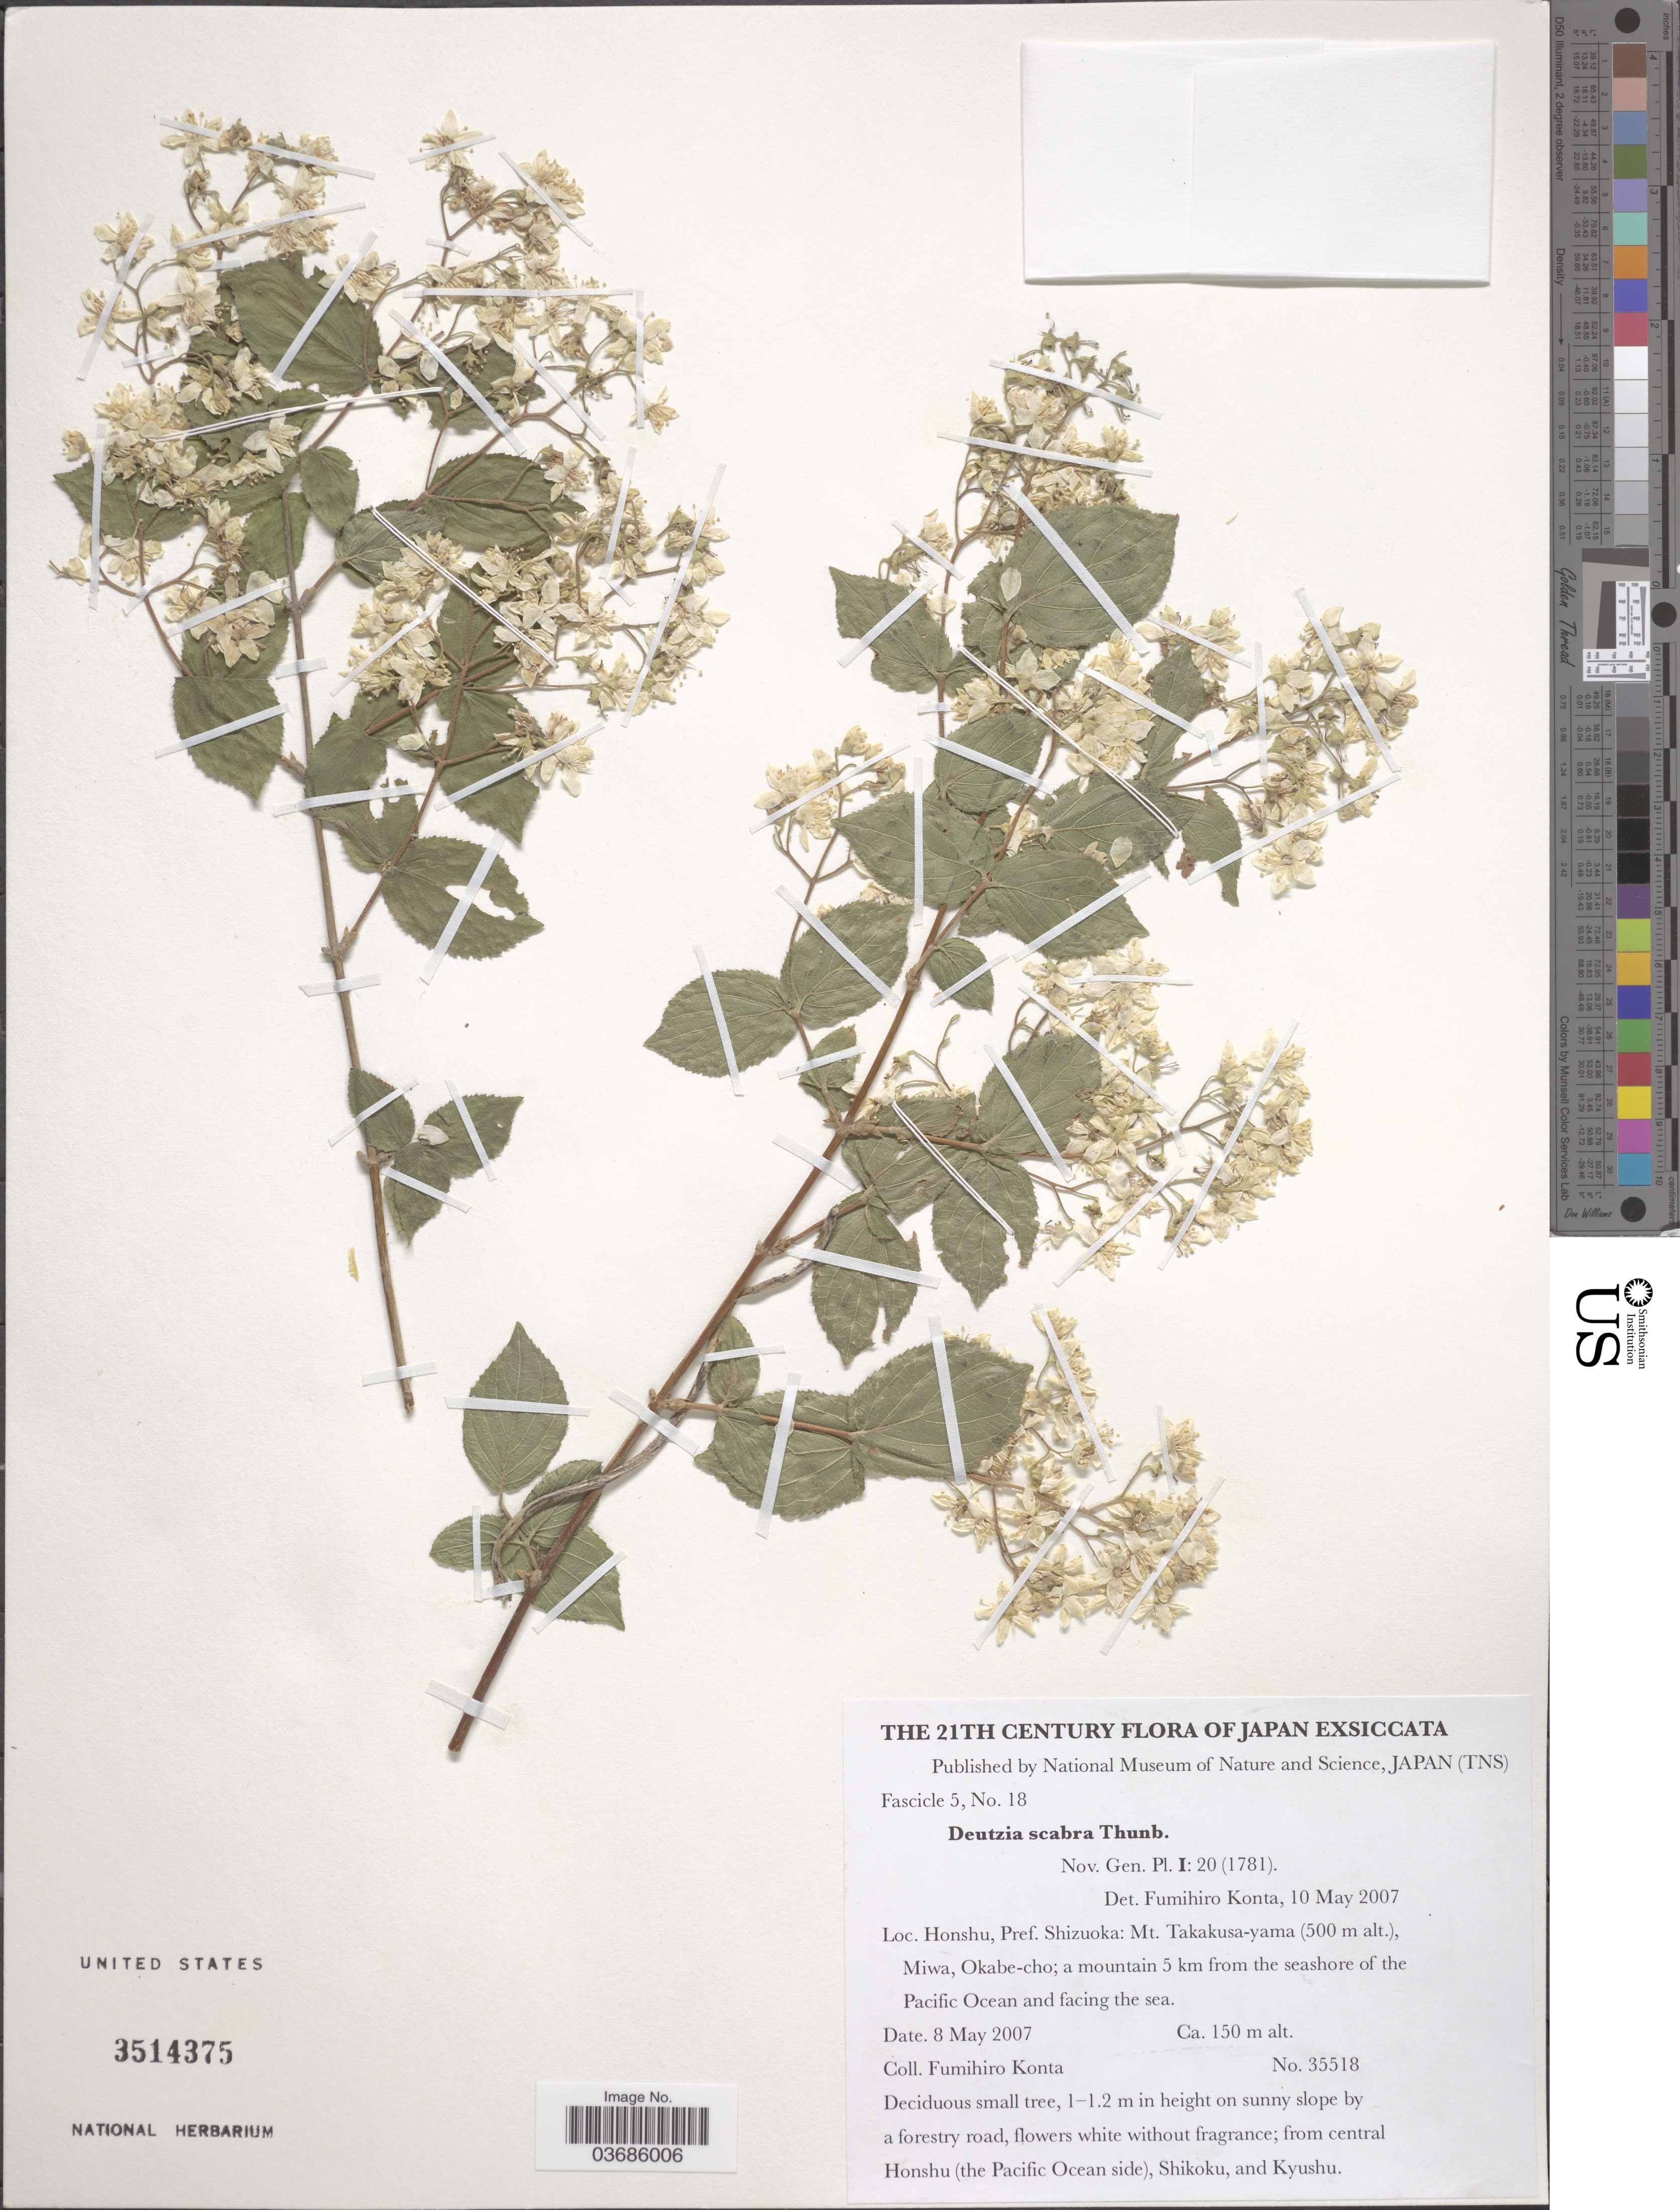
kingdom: Plantae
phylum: Tracheophyta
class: Magnoliopsida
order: Cornales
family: Hydrangeaceae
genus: Deutzia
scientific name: Deutzia scabra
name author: Thunb.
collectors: F. Konta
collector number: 35518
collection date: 2007-05-08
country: Japan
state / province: Sizuoka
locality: Honshu, Pref. Shizuoka: Mt. Takakusa-yama, Miwa, Okabe-cho; a mountain 5 km from the seashore of the Pacific Ocean and facing the sea. From central Honshu (the Pacific Ocean side), Shikoku, and Kyushu.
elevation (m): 150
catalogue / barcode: US 3514375